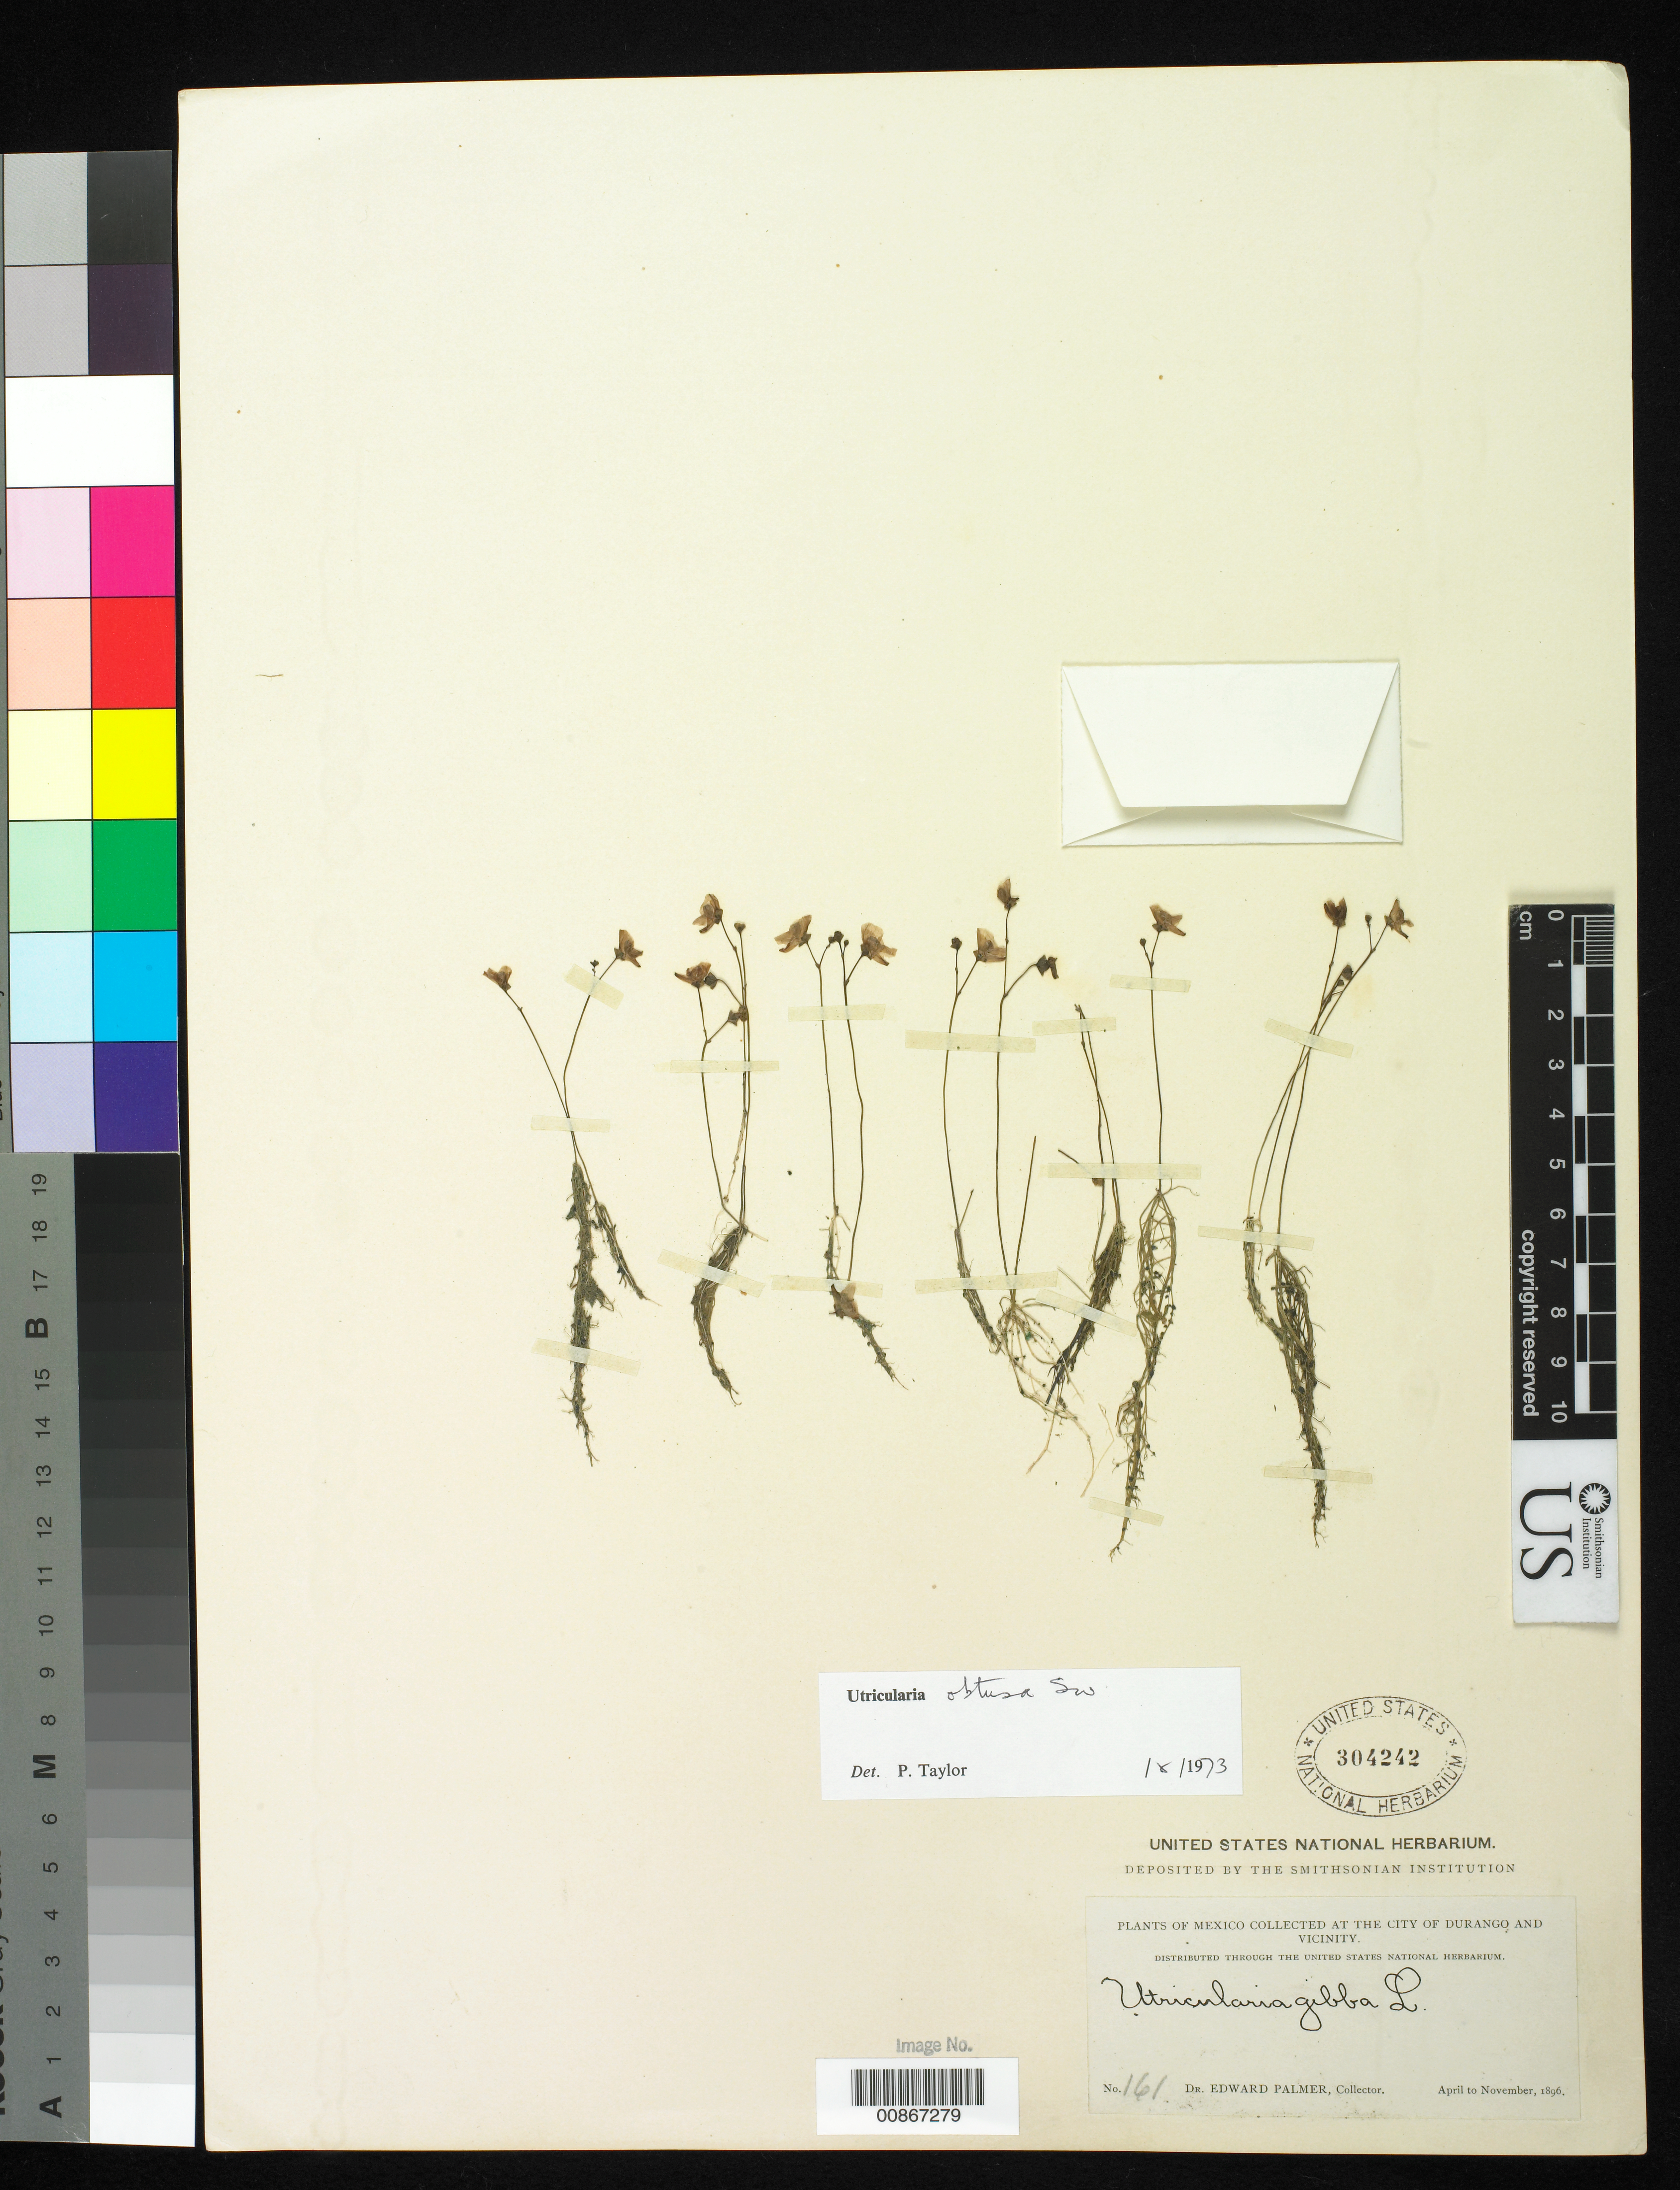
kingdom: Plantae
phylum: Tracheophyta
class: Magnoliopsida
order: Lamiales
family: Lentibulariaceae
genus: Utricularia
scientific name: Utricularia obtusa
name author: Sw.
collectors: E. Palmer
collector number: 161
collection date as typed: Apr 1896 to -- Nov 1896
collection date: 1896-04/1896-11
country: Mexico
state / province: Durango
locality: City of Durango and vicinity.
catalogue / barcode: US 304242